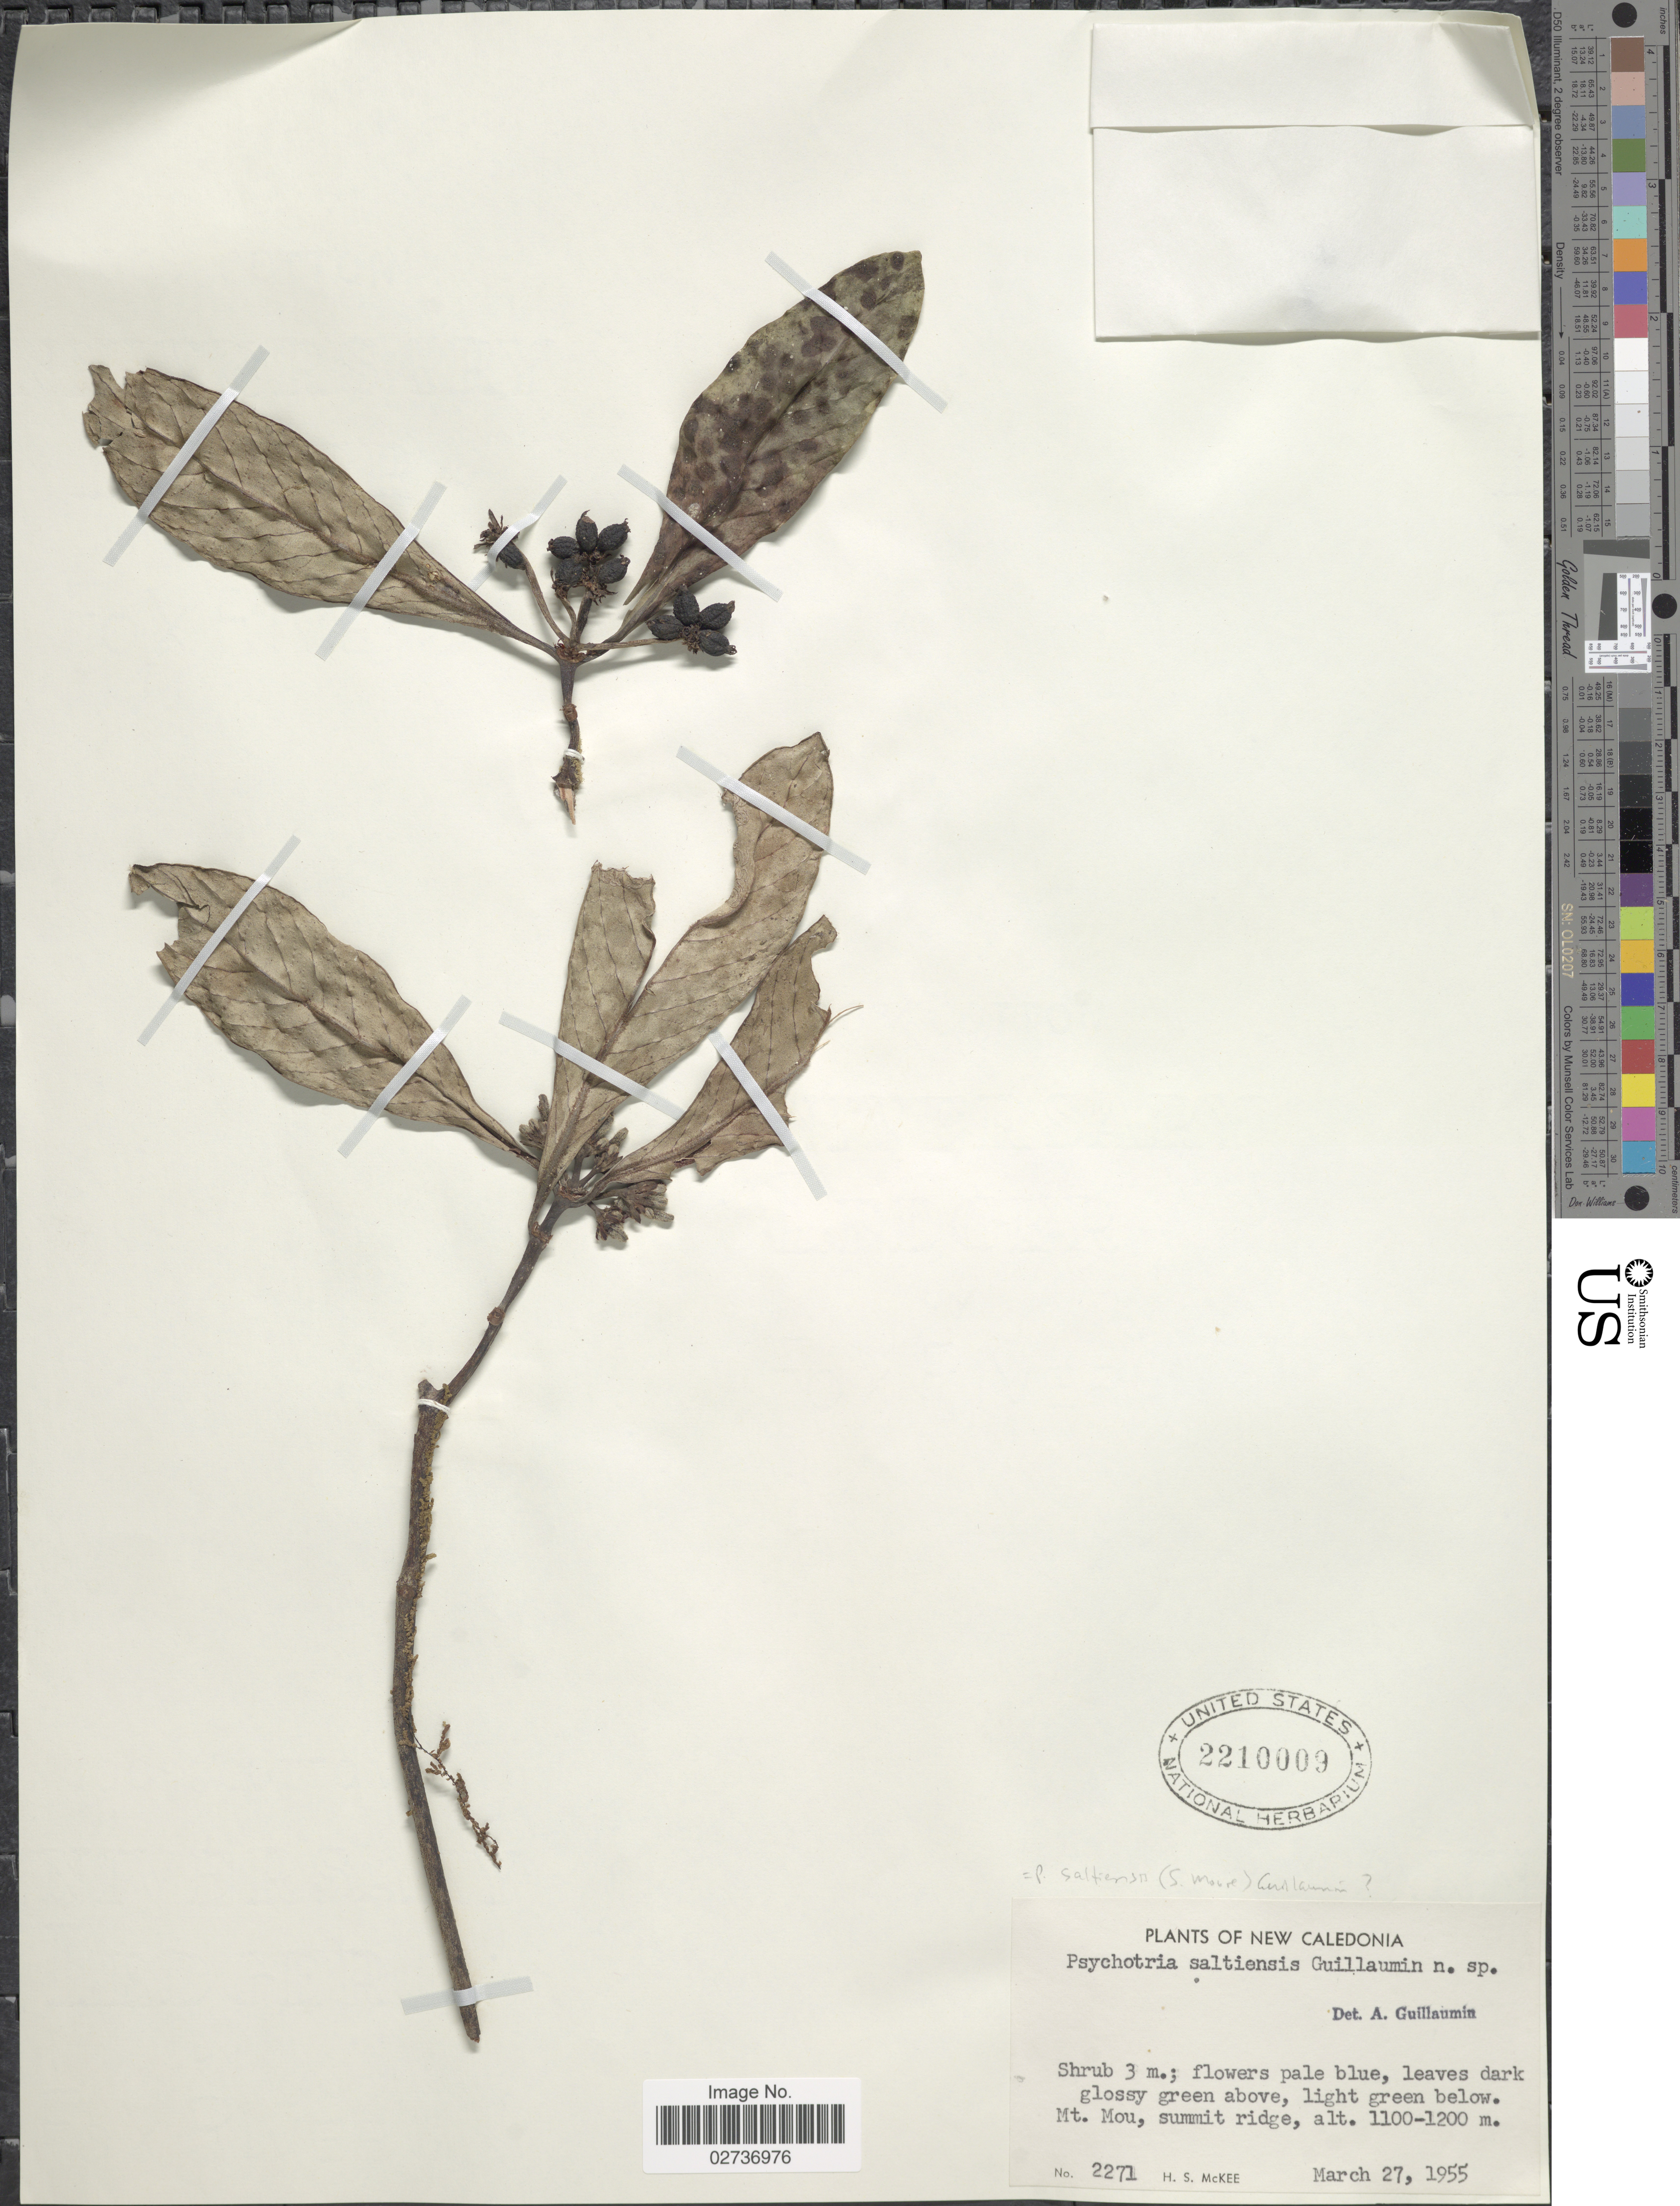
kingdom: Plantae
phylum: Tracheophyta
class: Magnoliopsida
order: Gentianales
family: Rubiaceae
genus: Psychotria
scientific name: Psychotria saltiensis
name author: (S. Moore) Guillaumin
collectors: H. S. McKee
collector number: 2271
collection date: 1955-03-27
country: New Caledonia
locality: Mt. Mou, summit ridge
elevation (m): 1100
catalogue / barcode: US 2210009